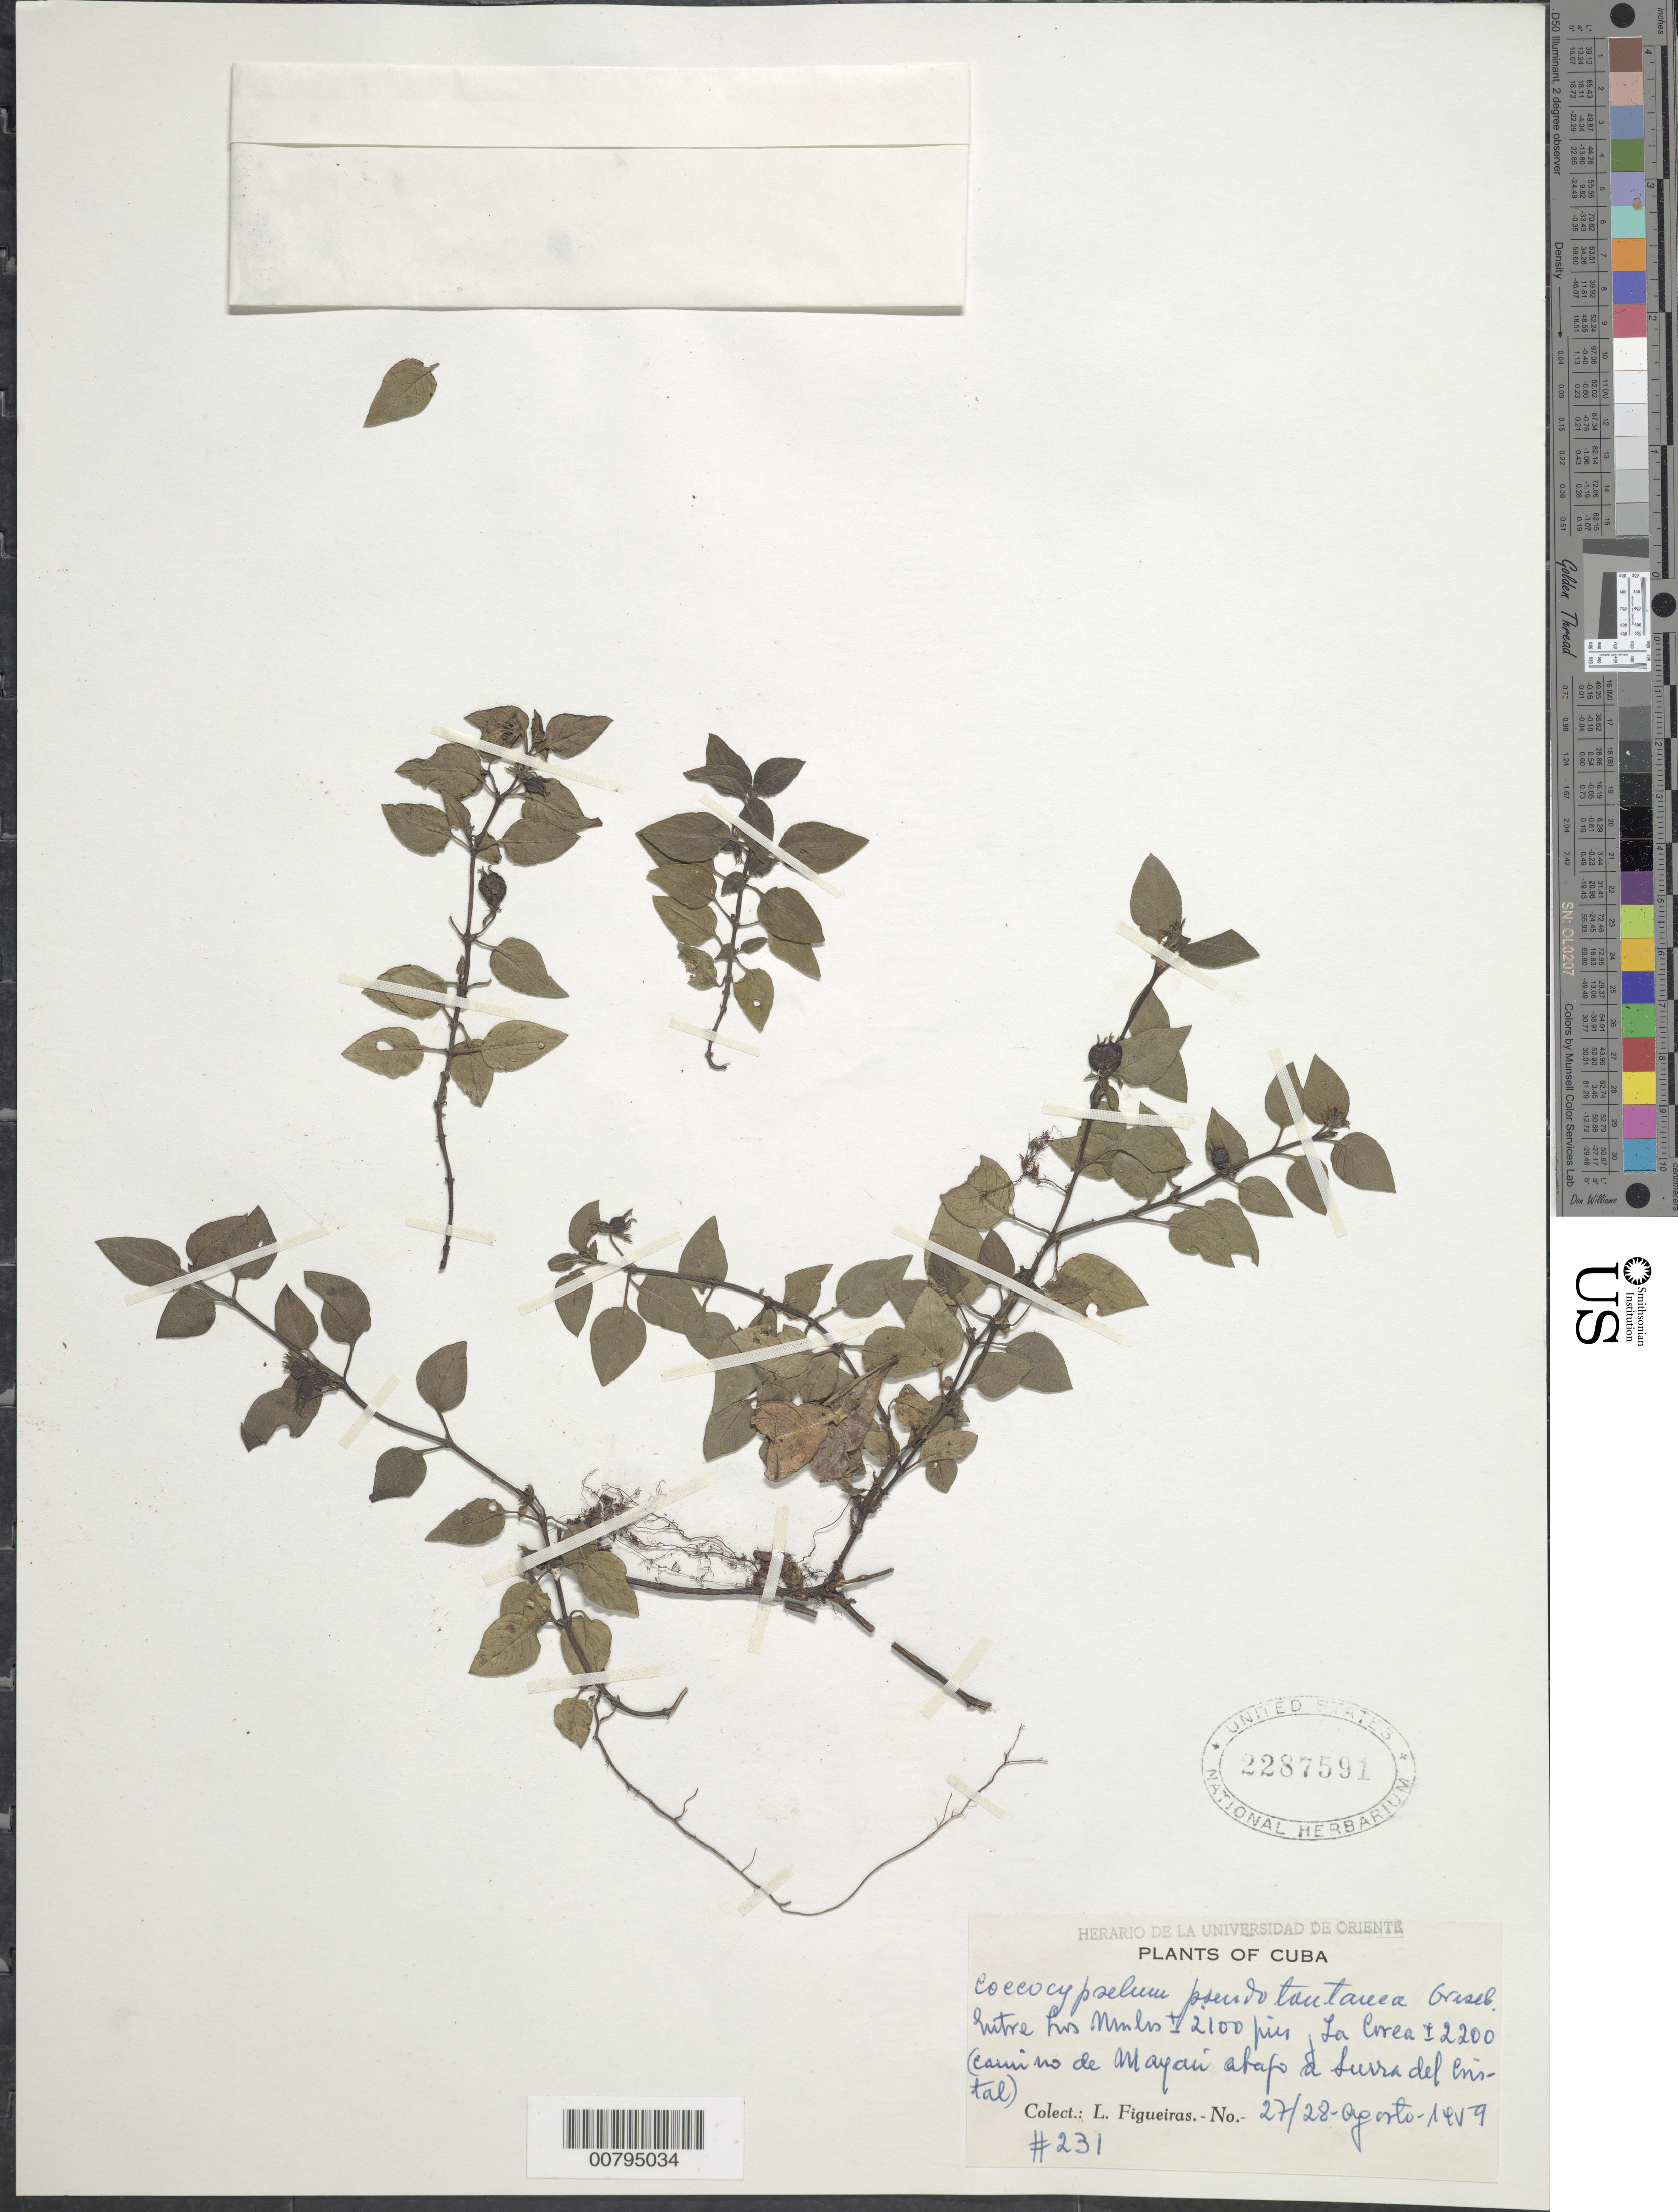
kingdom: Plantae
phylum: Tracheophyta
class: Magnoliopsida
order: Gentianales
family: Rubiaceae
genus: Coccocypselum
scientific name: Coccocypselum repens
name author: Sw.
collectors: M. López Figueiras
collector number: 231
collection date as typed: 27 Aug 1959 to 28 Aug 1959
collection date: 1959-08-27/1959-08-28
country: Cuba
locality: Mitre Los M--- +/- 2100 pies La curea +/- 2200 (ca-- no de Mayair abafo a Surra del C-stal)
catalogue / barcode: US 2287591